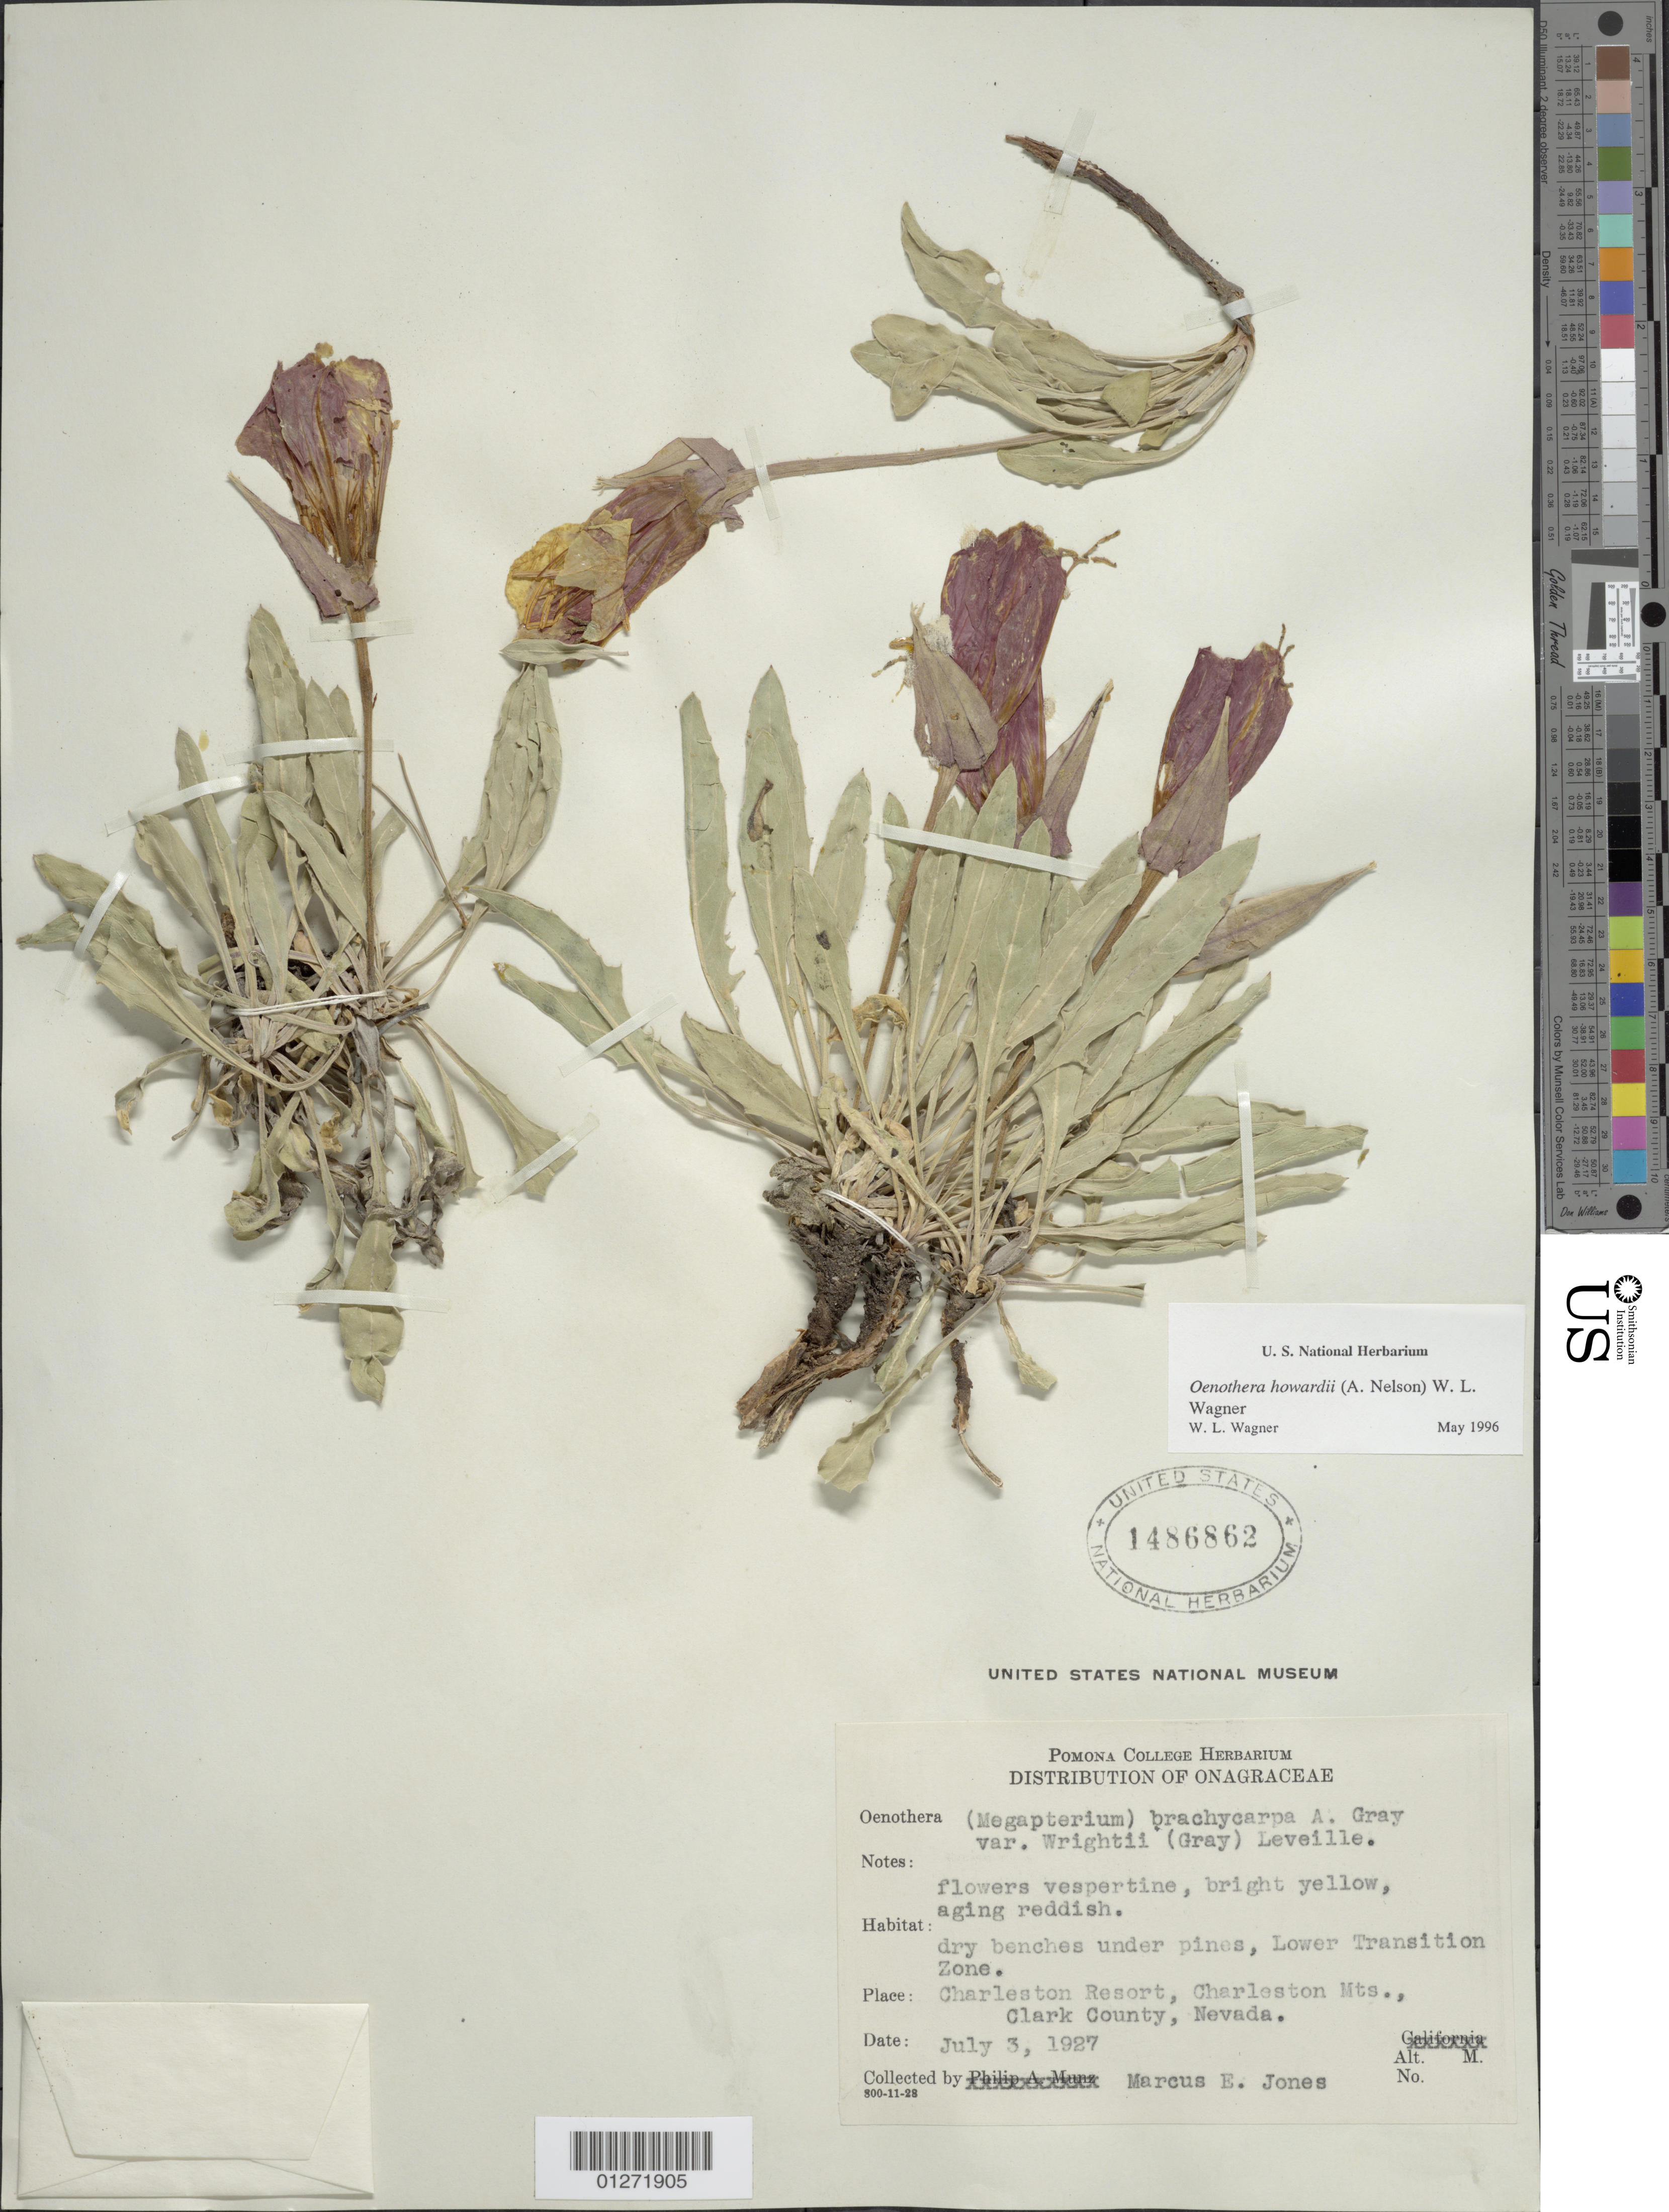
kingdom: Plantae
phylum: Tracheophyta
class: Magnoliopsida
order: Myrtales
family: Onagraceae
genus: Oenothera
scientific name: Oenothera howardii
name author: (A. Nelson) M.E. Jones ex Prain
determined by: Wagner, W. L., (BOT), Smithsonian Institution - National Museum of Natural History (UNITED STATES)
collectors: M. E. Jones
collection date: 1927-07-03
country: United States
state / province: Nevada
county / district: Clark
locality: Charleston Resort, Charleston Mts.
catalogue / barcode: US 1486862